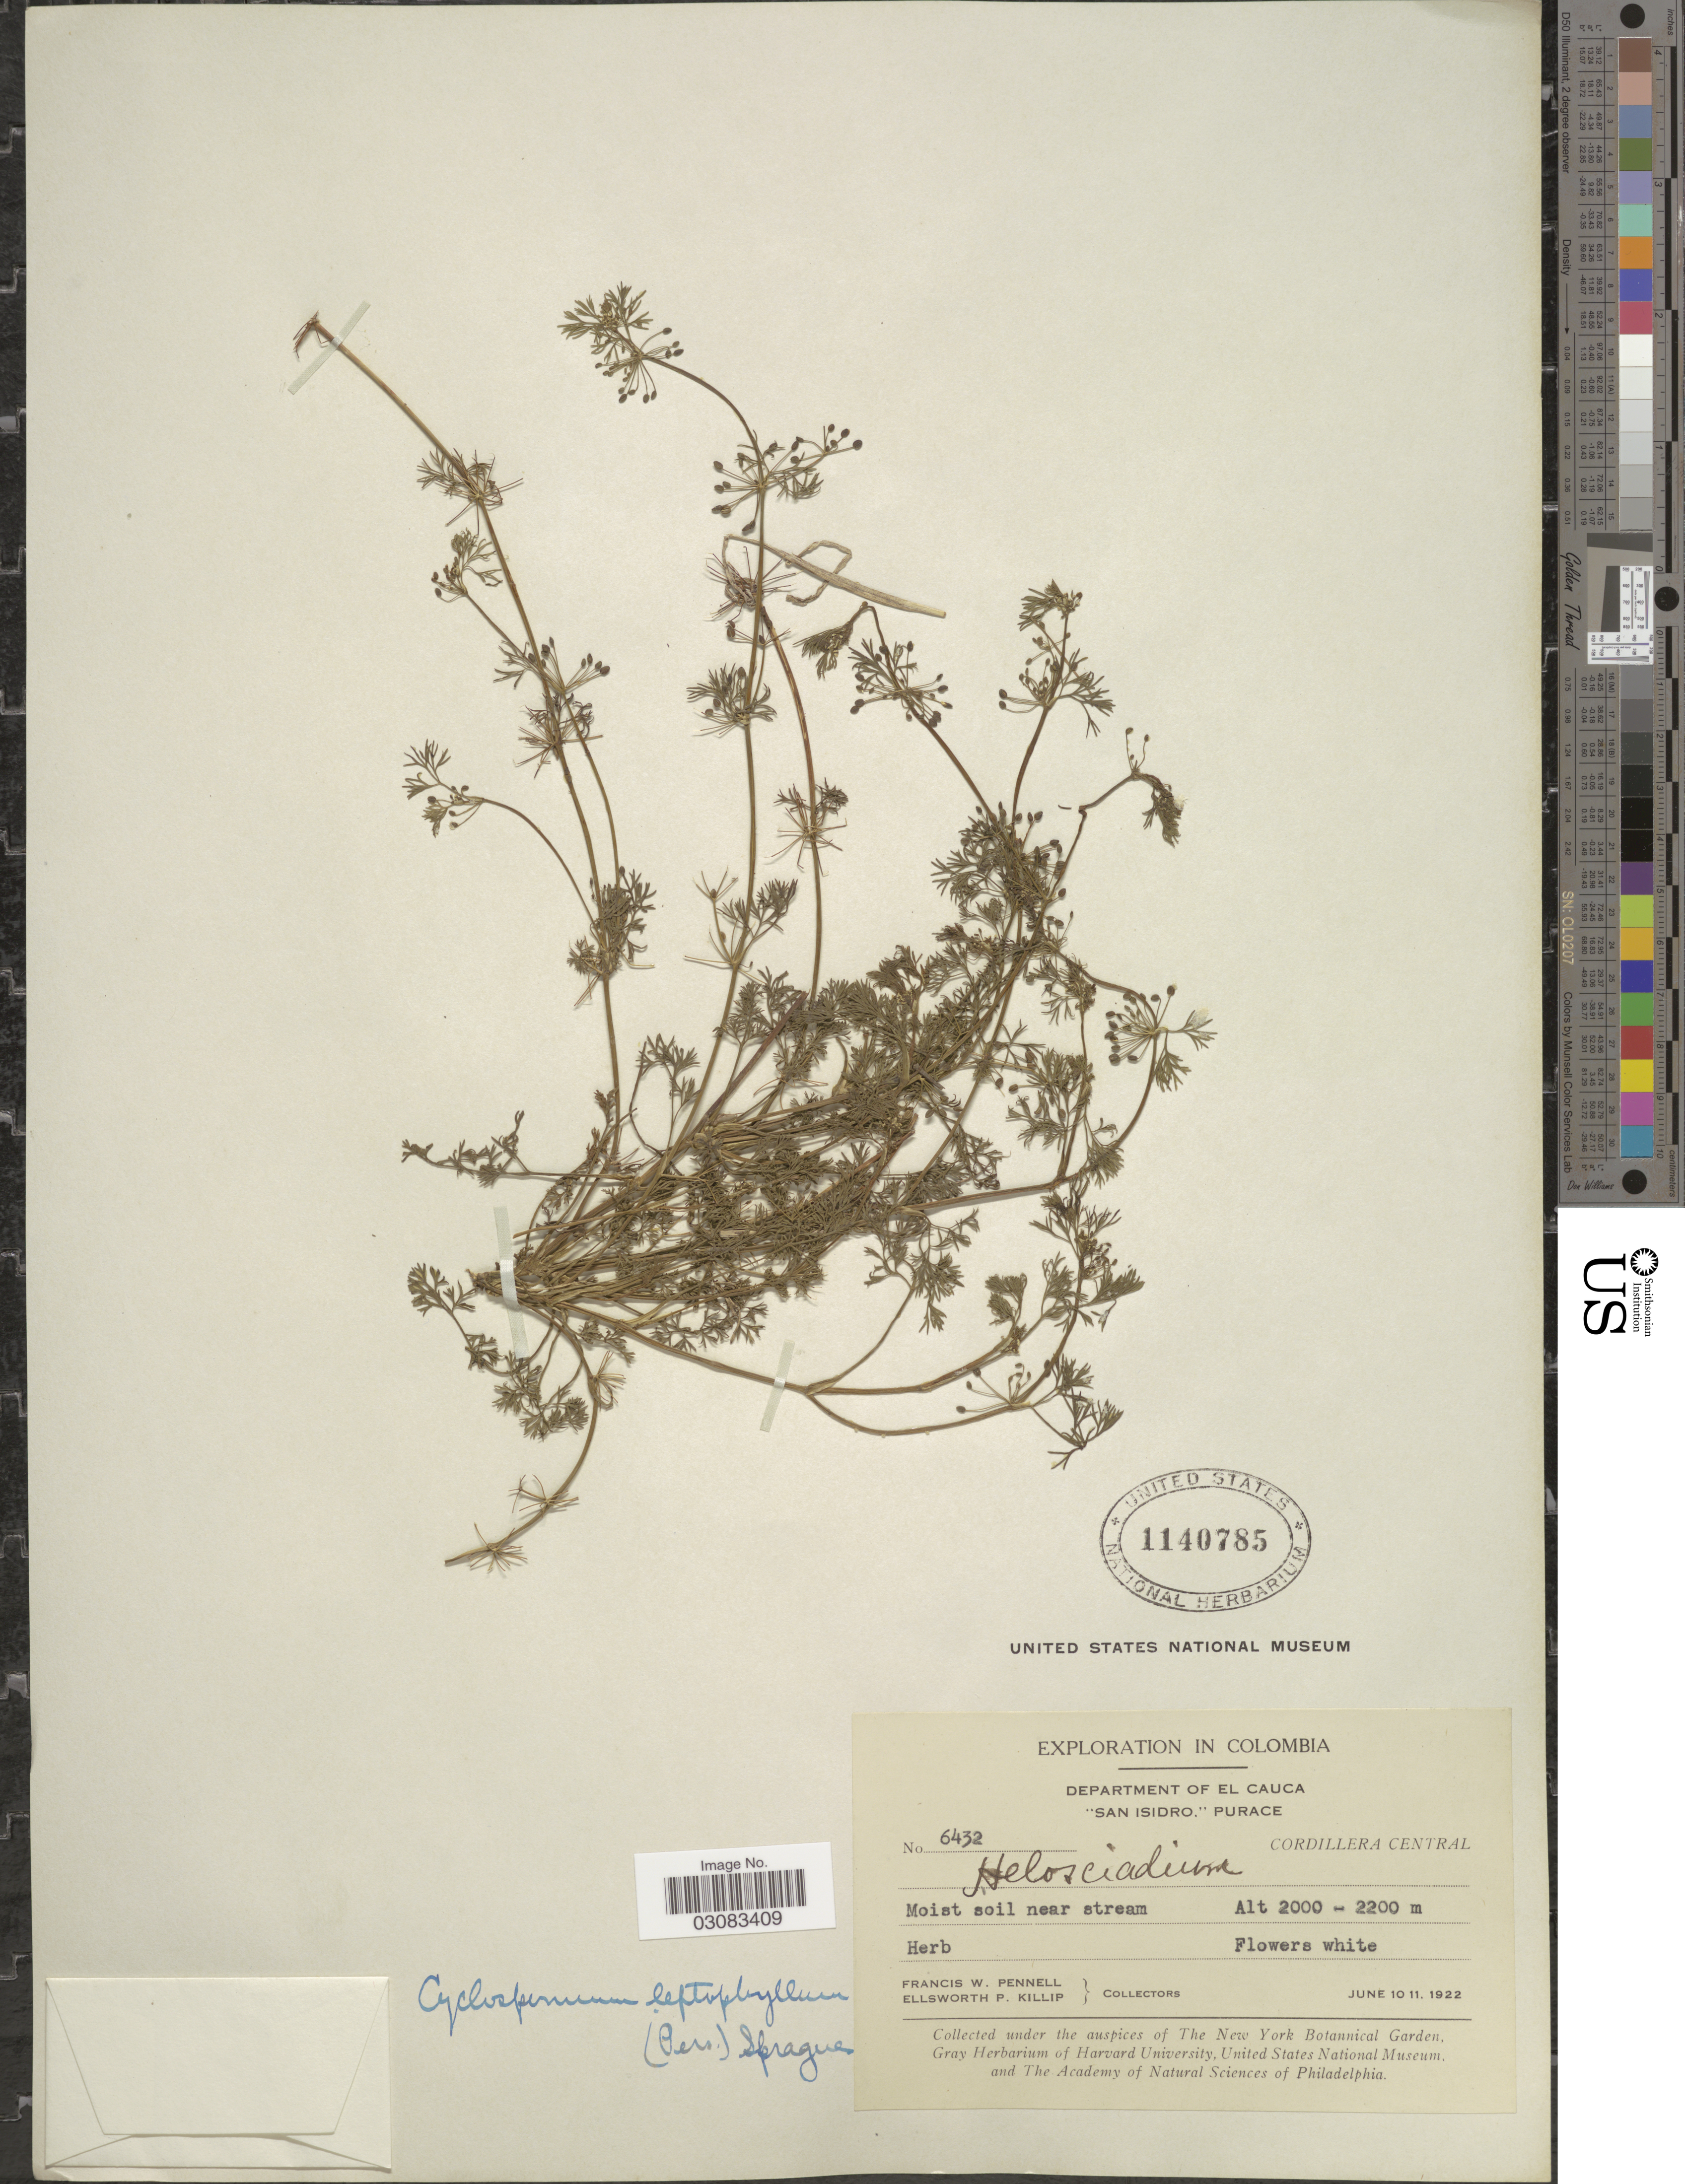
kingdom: Plantae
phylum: Tracheophyta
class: Magnoliopsida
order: Apiales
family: Apiaceae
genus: Cyclospermum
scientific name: Cyclospermum leptophyllum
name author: (Pers.) Sprague ex Britton & P. Wilson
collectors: F. W. Pennell & E. P. Killip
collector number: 6432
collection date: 1922-06-10/1922-06-11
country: Colombia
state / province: Cauca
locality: Department of El Cauca. "San Isidro," Purace. Cordillera Central.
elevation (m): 2000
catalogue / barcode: US 1140785